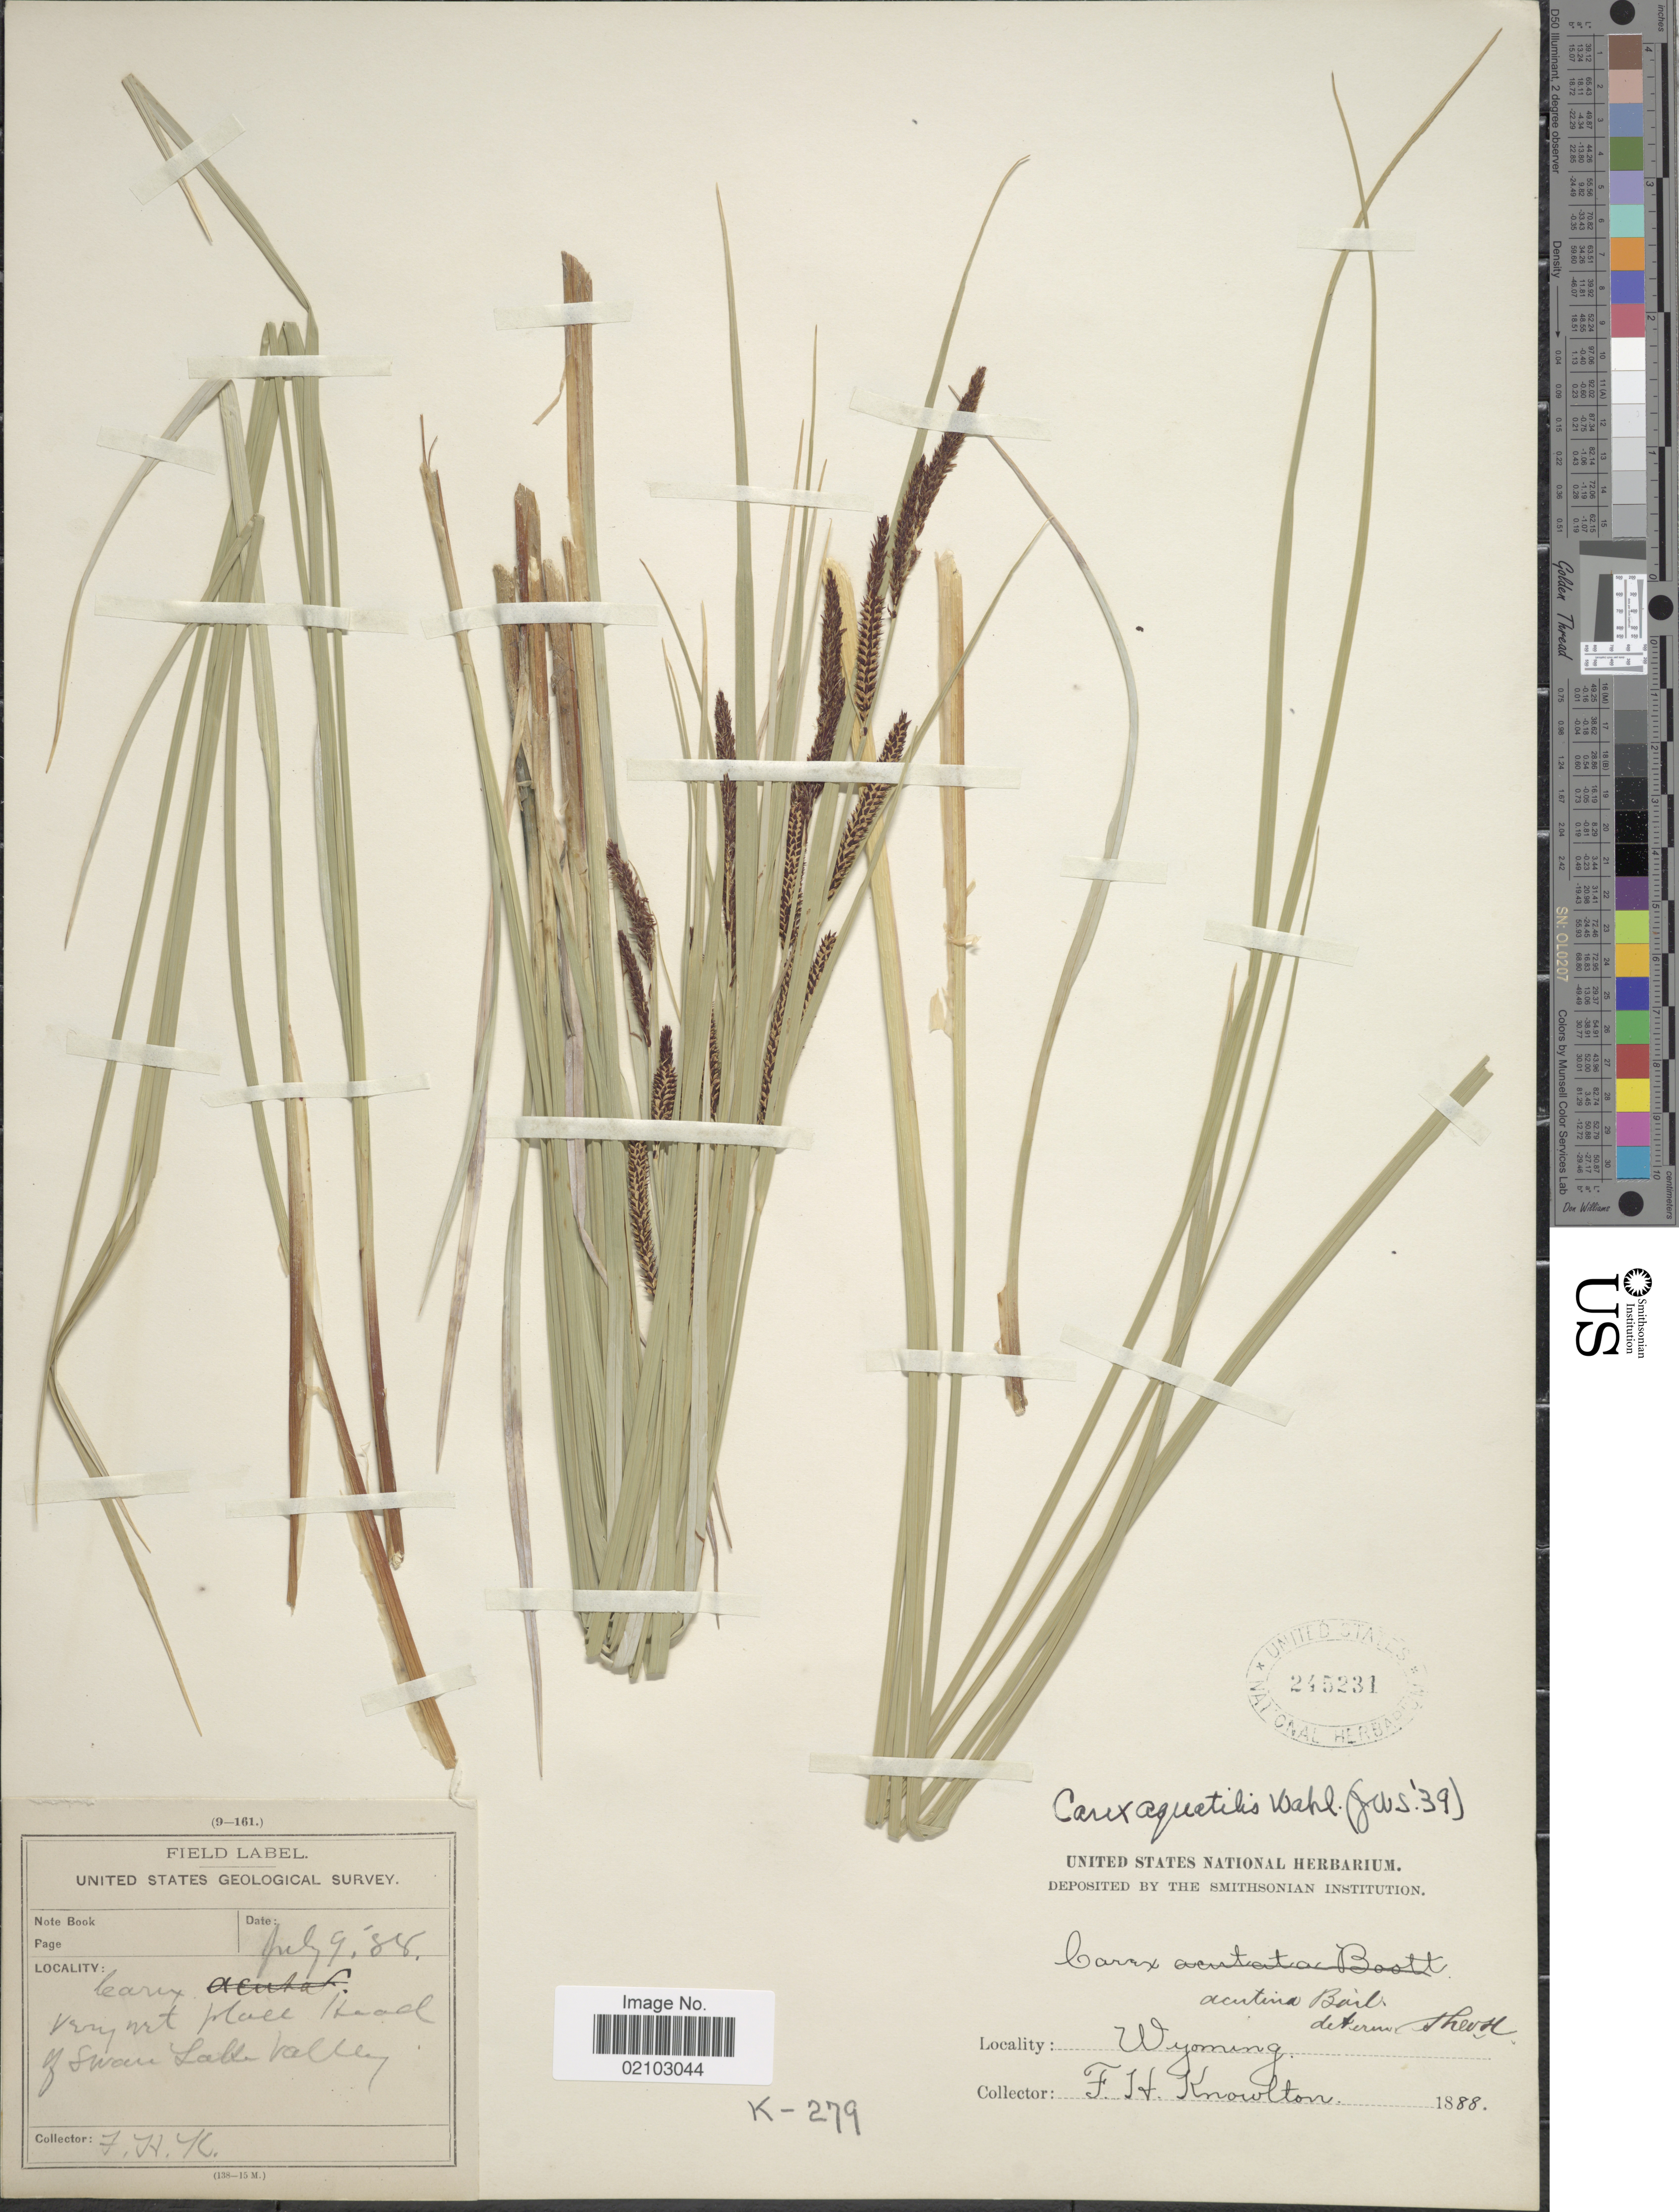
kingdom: Plantae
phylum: Tracheophyta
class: Liliopsida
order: Poales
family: Cyperaceae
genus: Carex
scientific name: Carex aquatilis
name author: Wahlenb.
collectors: F. H. Knowlton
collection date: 1888-07-09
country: United States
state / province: Wyoming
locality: Head of Swan Lake Valley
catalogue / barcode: US 245231